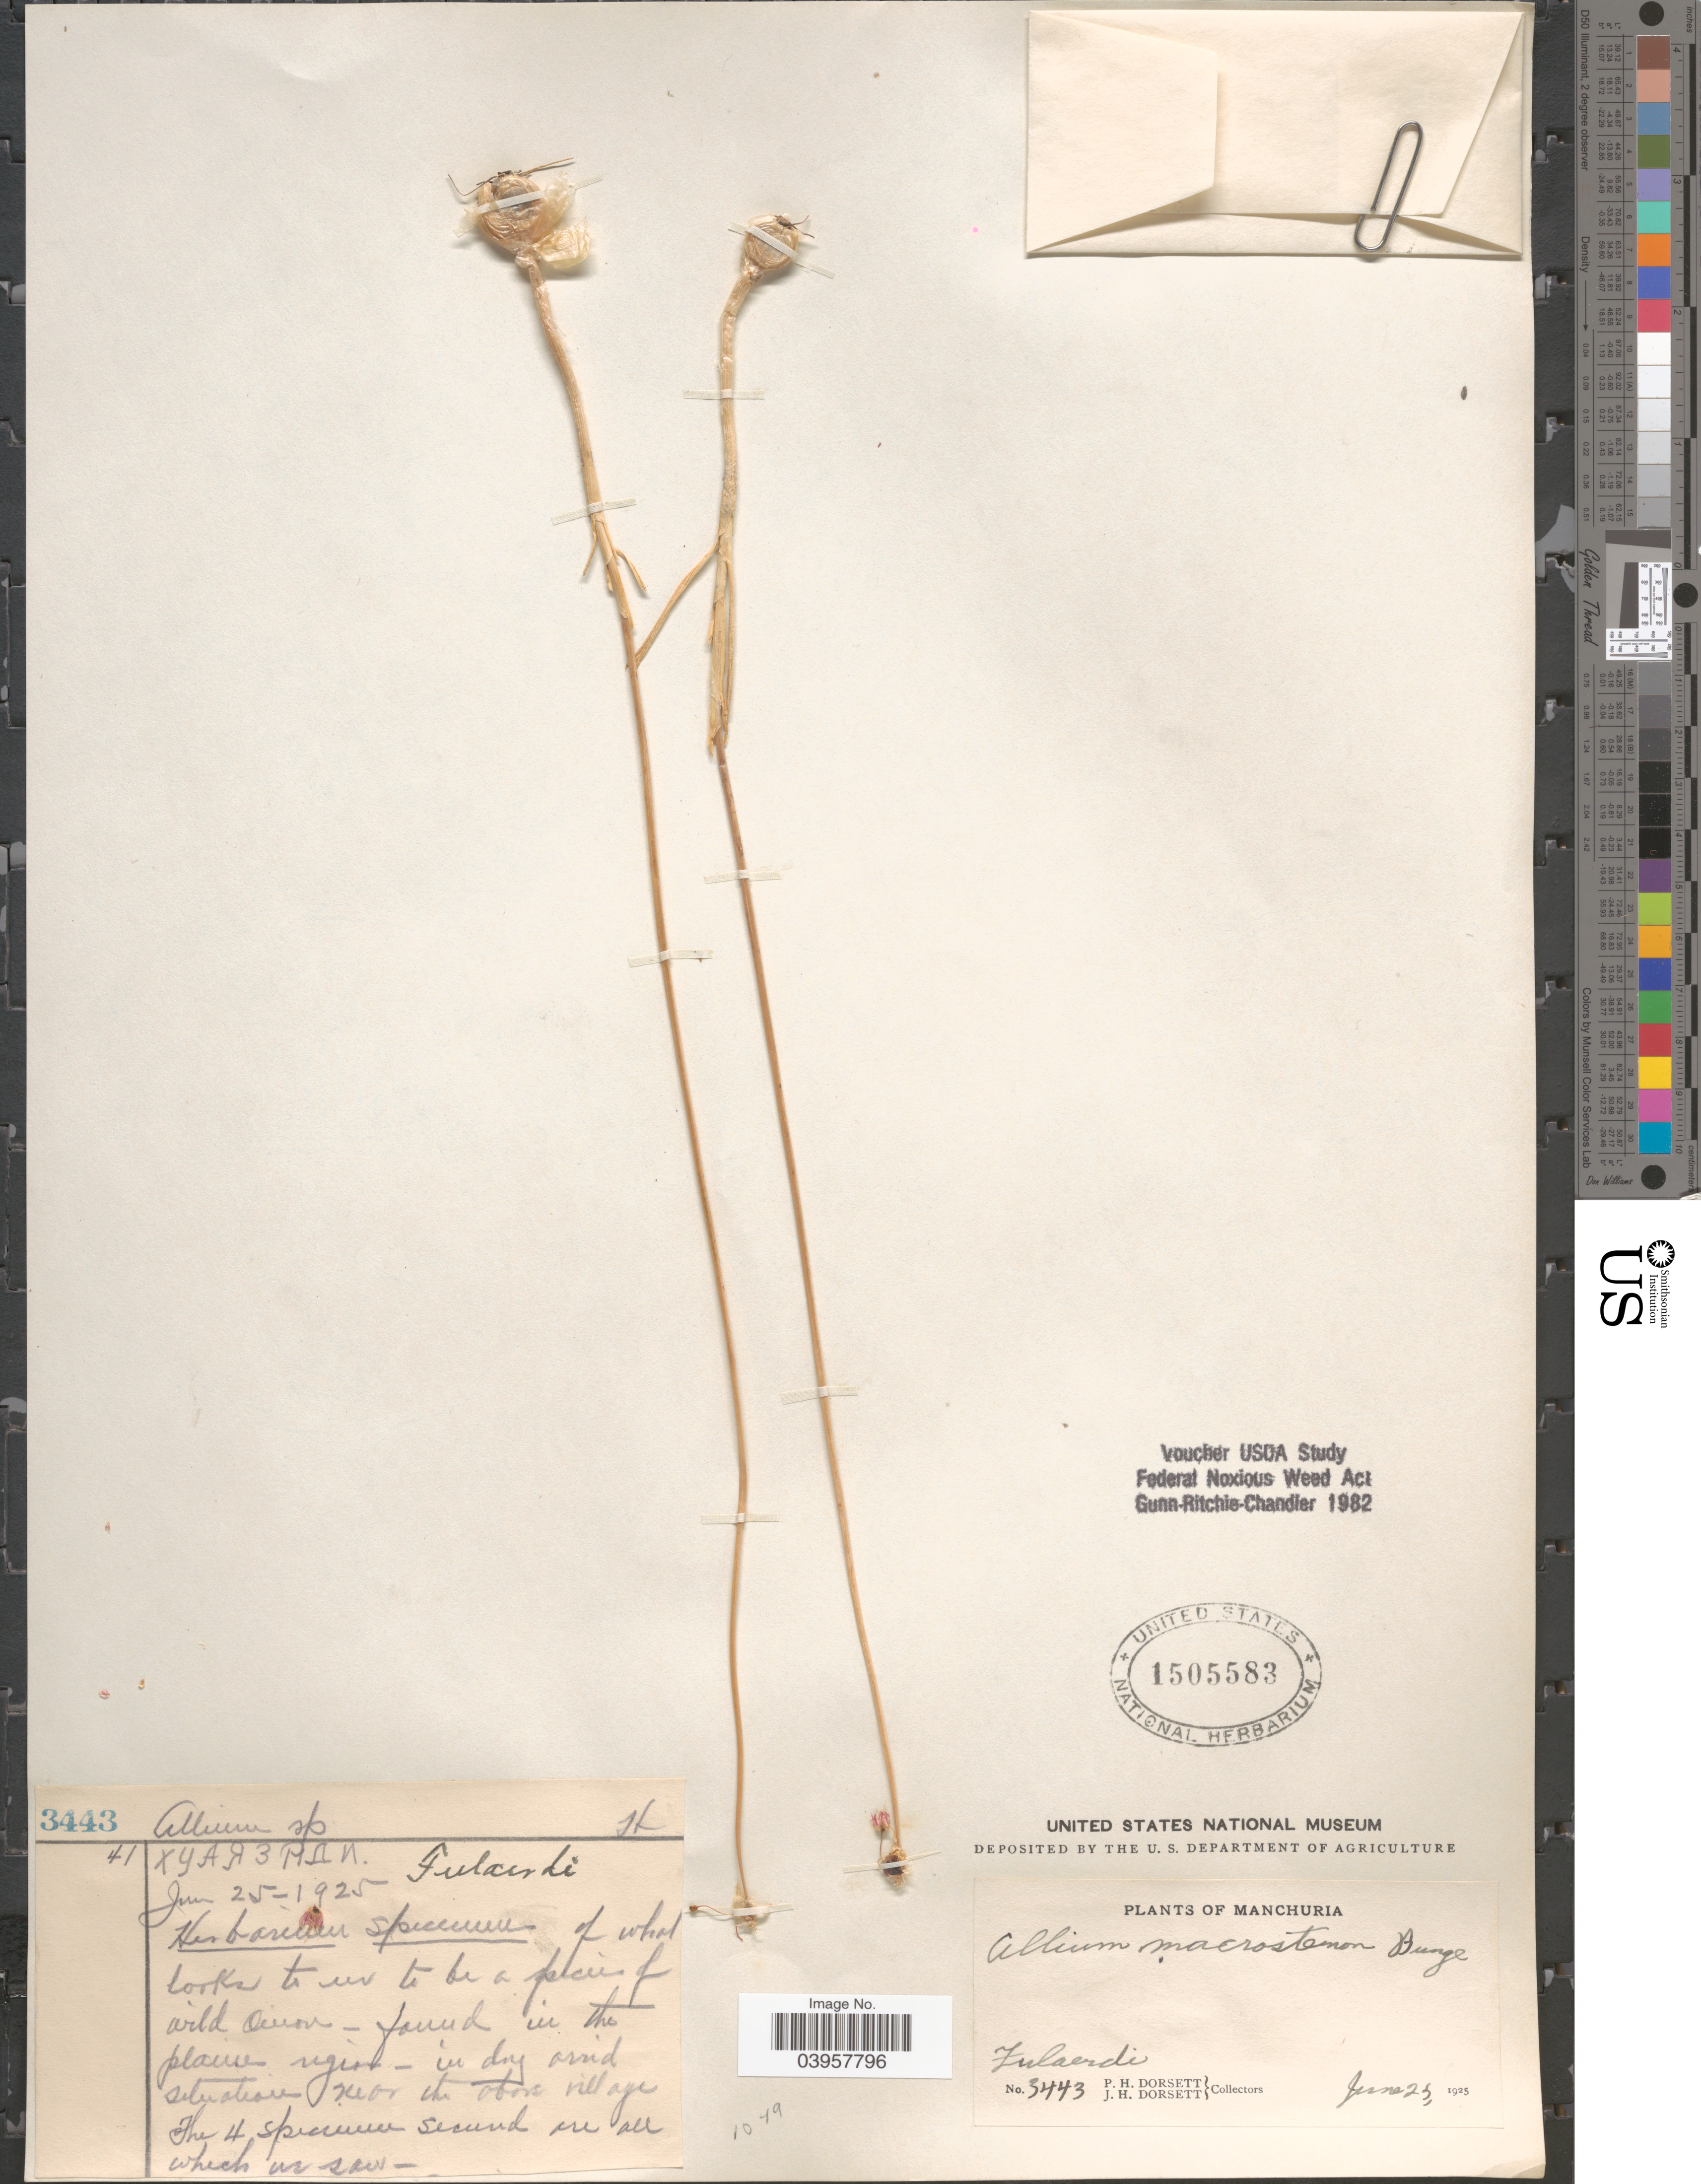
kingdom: Plantae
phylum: Tracheophyta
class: Liliopsida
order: Asparagales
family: Amaryllidaceae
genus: Allium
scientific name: Allium macrostemon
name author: Bunge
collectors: P. H. Dorsett & J. Dorsett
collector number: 3443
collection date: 1925-06-25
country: China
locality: Manchuria. Fulaerdi.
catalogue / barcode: US 1505583